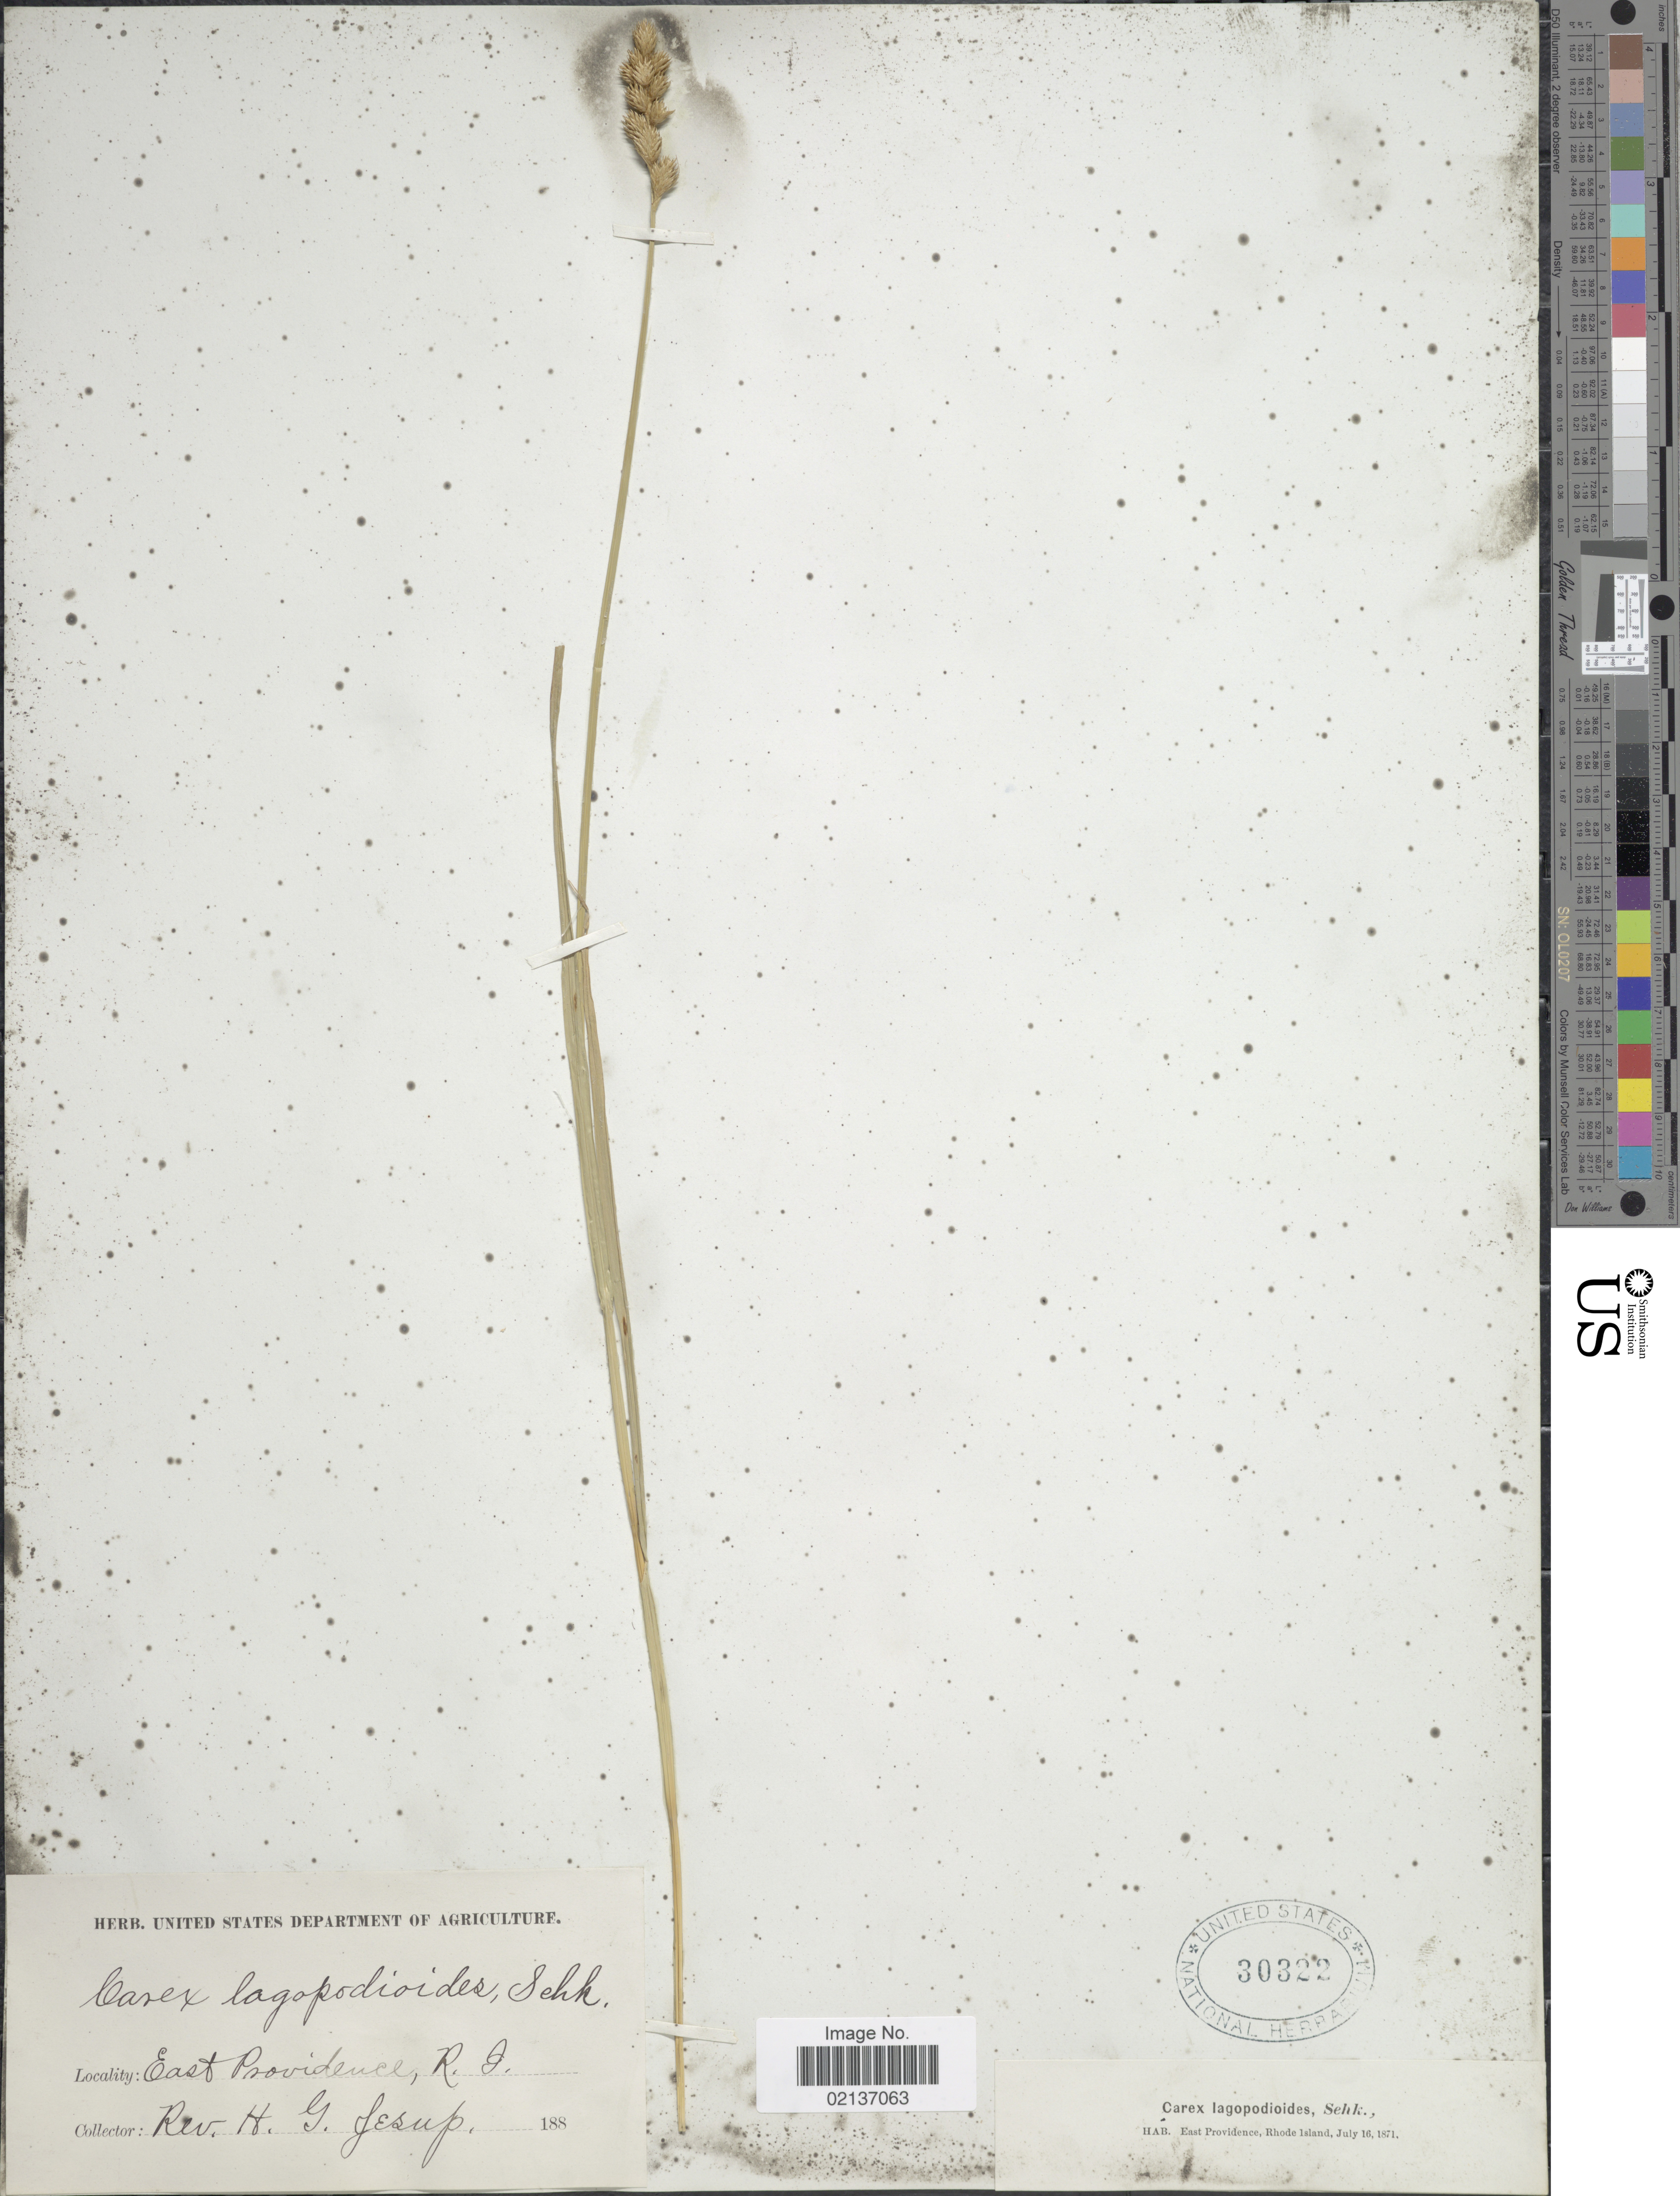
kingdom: Plantae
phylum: Tracheophyta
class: Liliopsida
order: Poales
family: Cyperaceae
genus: Carex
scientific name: Carex tribuloides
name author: Wahlenb.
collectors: H. Jesup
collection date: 1871-07-16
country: United States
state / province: Rhode Island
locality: East Providence, RI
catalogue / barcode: US 30322